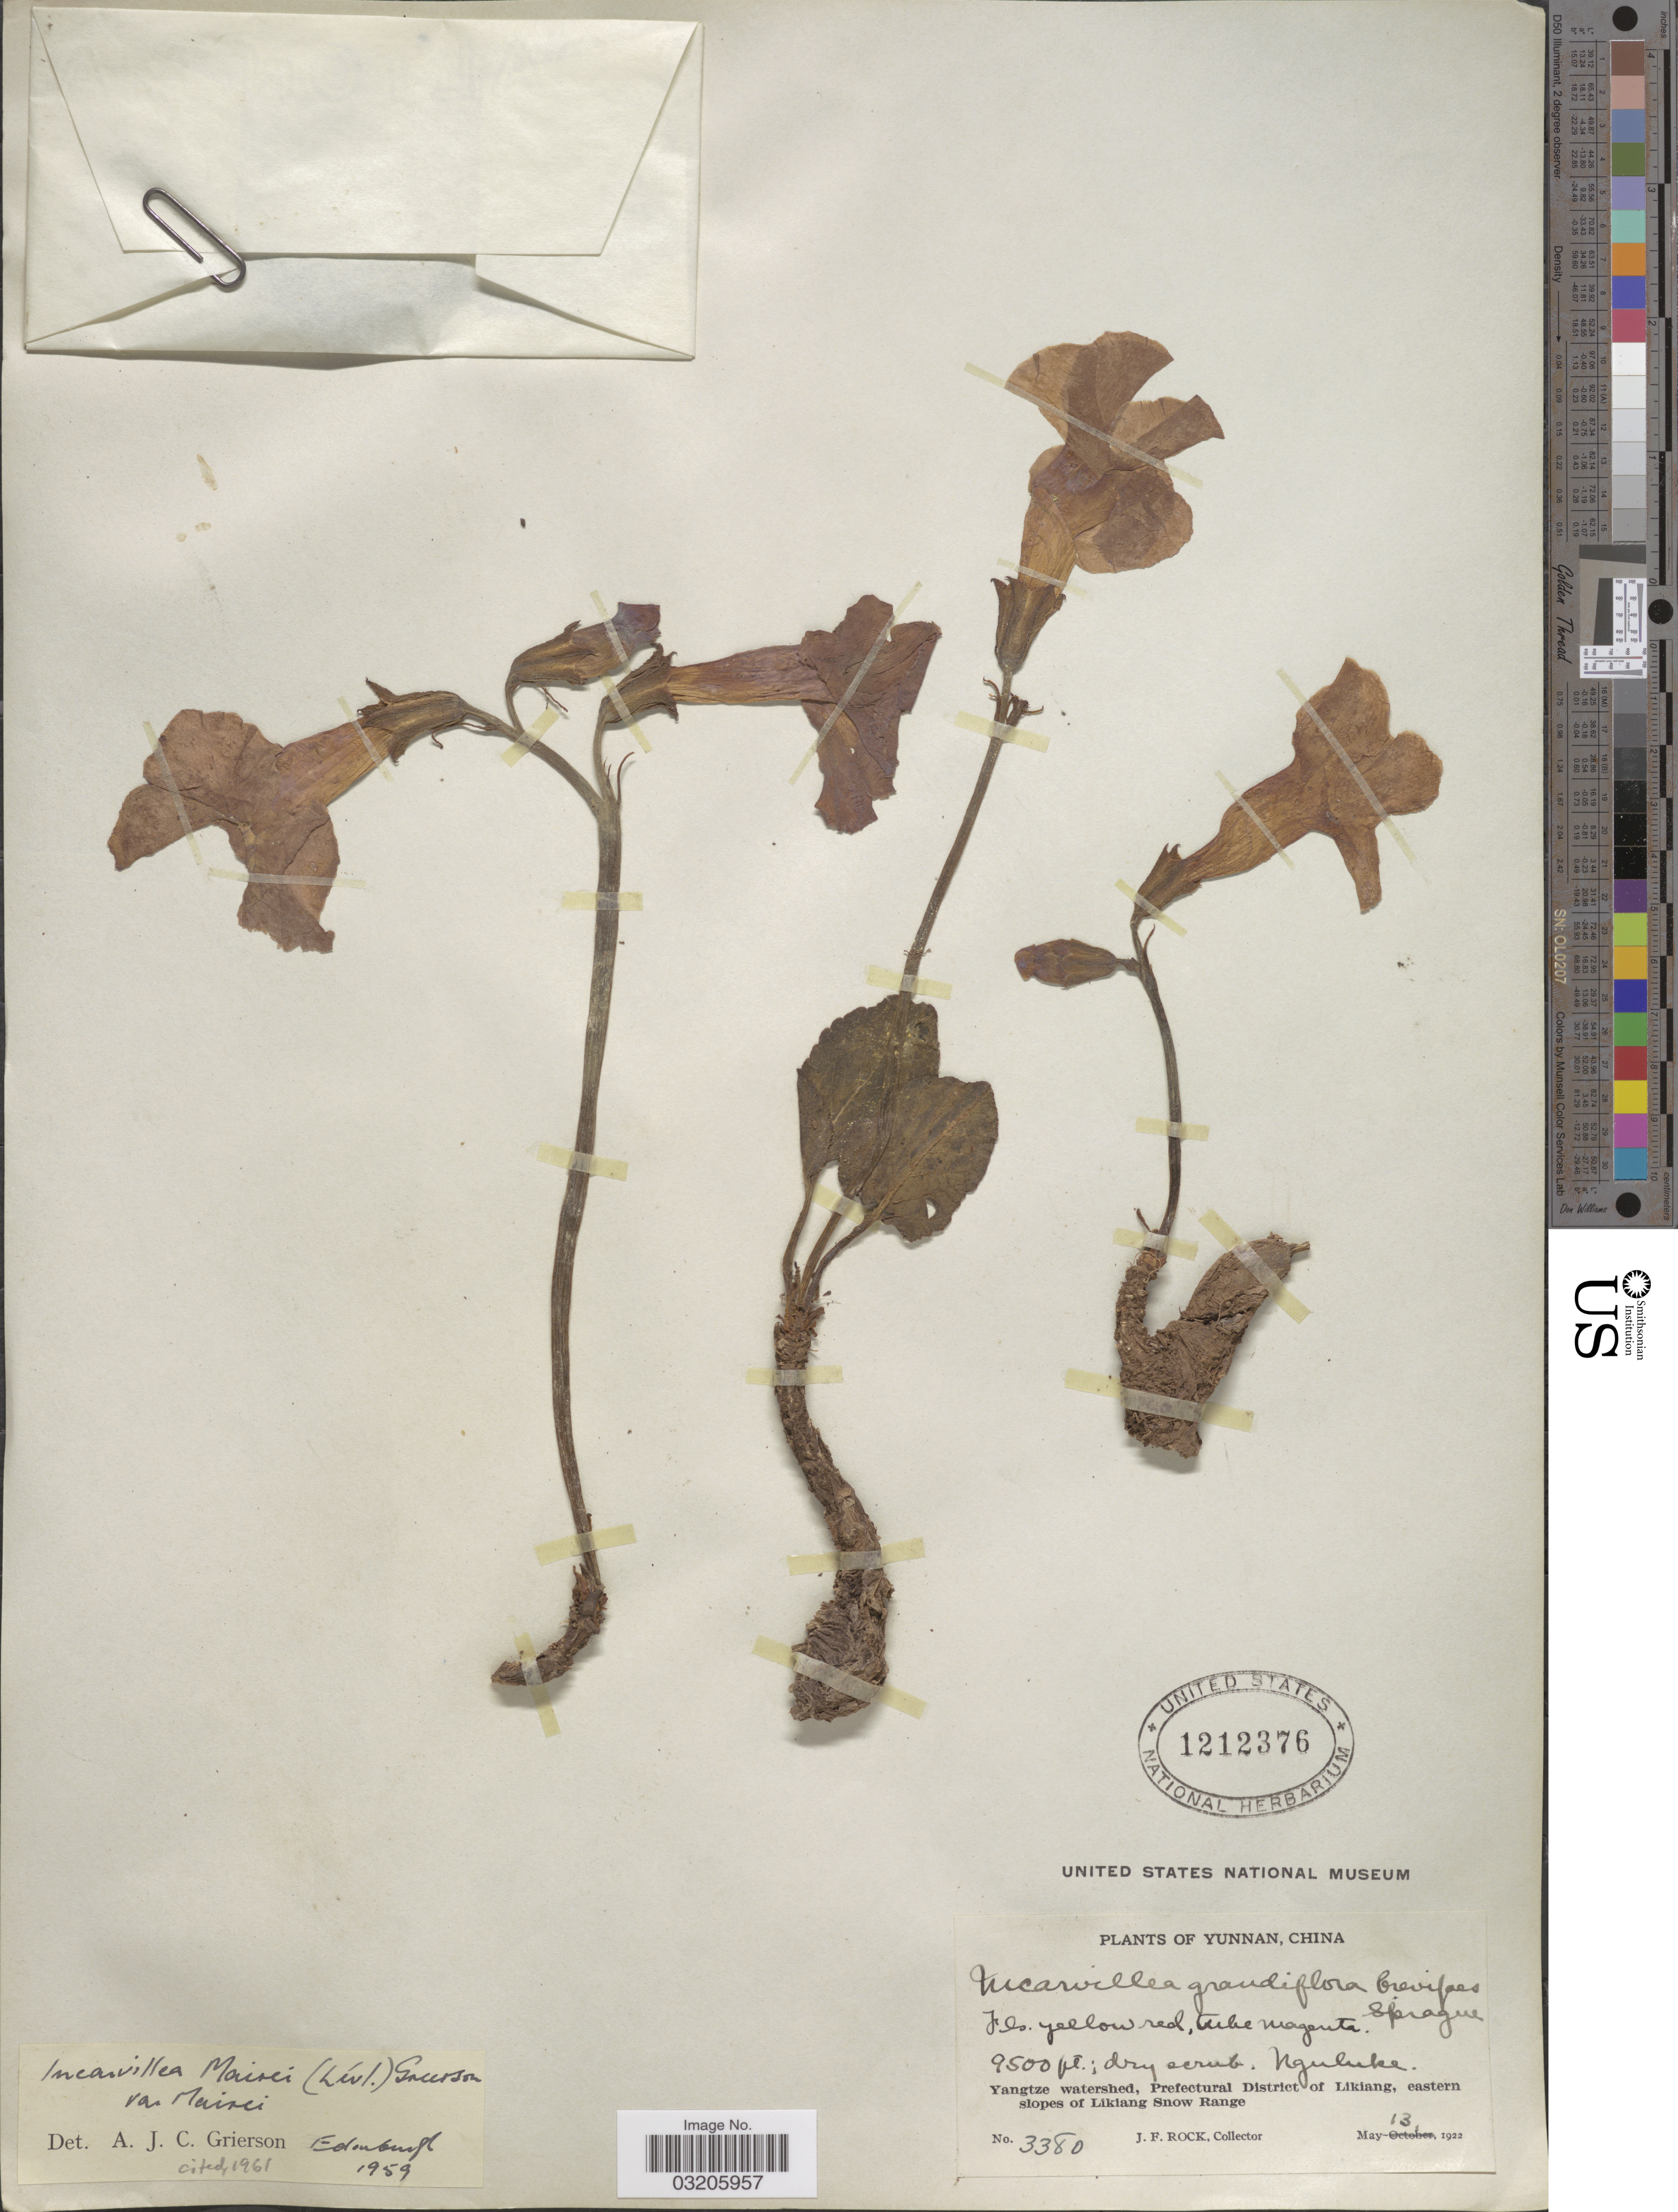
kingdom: Plantae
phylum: Tracheophyta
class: Magnoliopsida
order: Lamiales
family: Bignoniaceae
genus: Incarvillea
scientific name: Incarvillea mairei var. mairei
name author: (H. Lév.) Grierson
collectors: J. Rock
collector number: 3380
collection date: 1922-05-13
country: China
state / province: Yunnan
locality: Nguluke. Yangtze watershed, Prefectural District of Likiang, eastern slopes of Likiang Snow Range.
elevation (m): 2896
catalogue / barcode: US 1212376